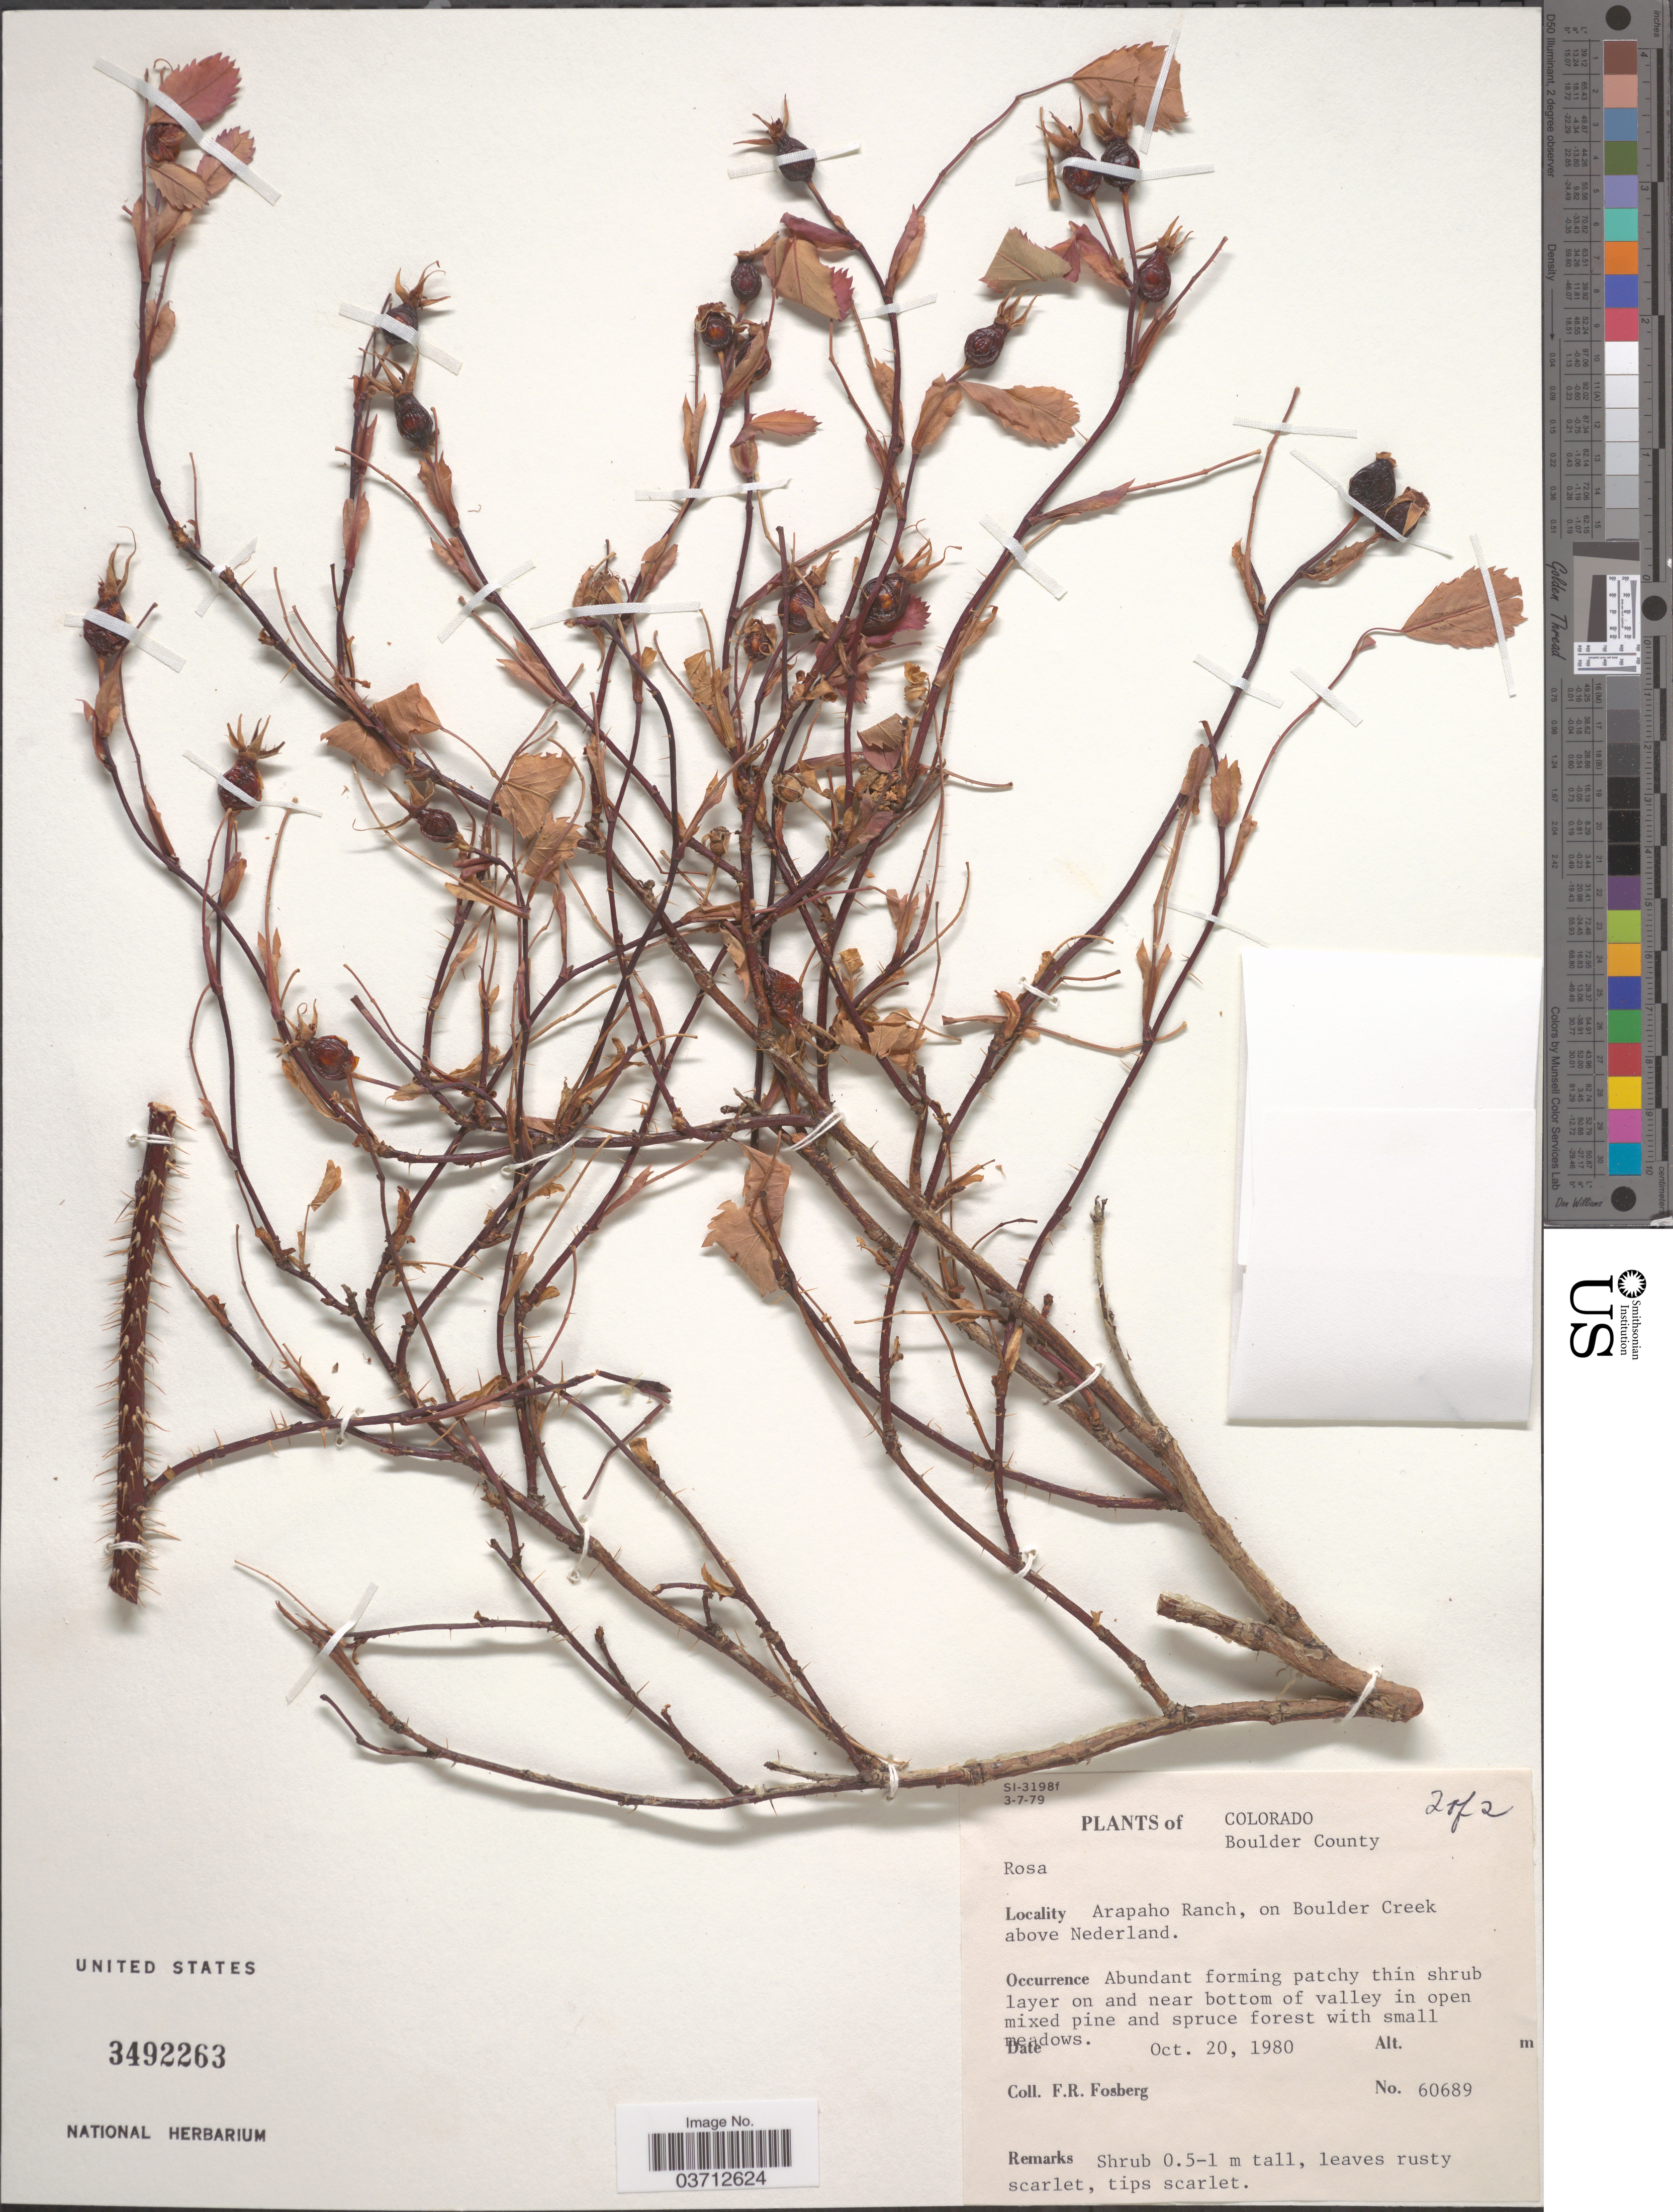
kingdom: Plantae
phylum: Tracheophyta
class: Magnoliopsida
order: Rosales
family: Rosaceae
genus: Rosa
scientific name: Rosa sp.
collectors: F. R. Fosberg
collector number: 60689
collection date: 1980-10-20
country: United States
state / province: Colorado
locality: Boulder County. Arapaho Ranch, on Boulder Creek above Nederland.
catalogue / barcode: US 3492263